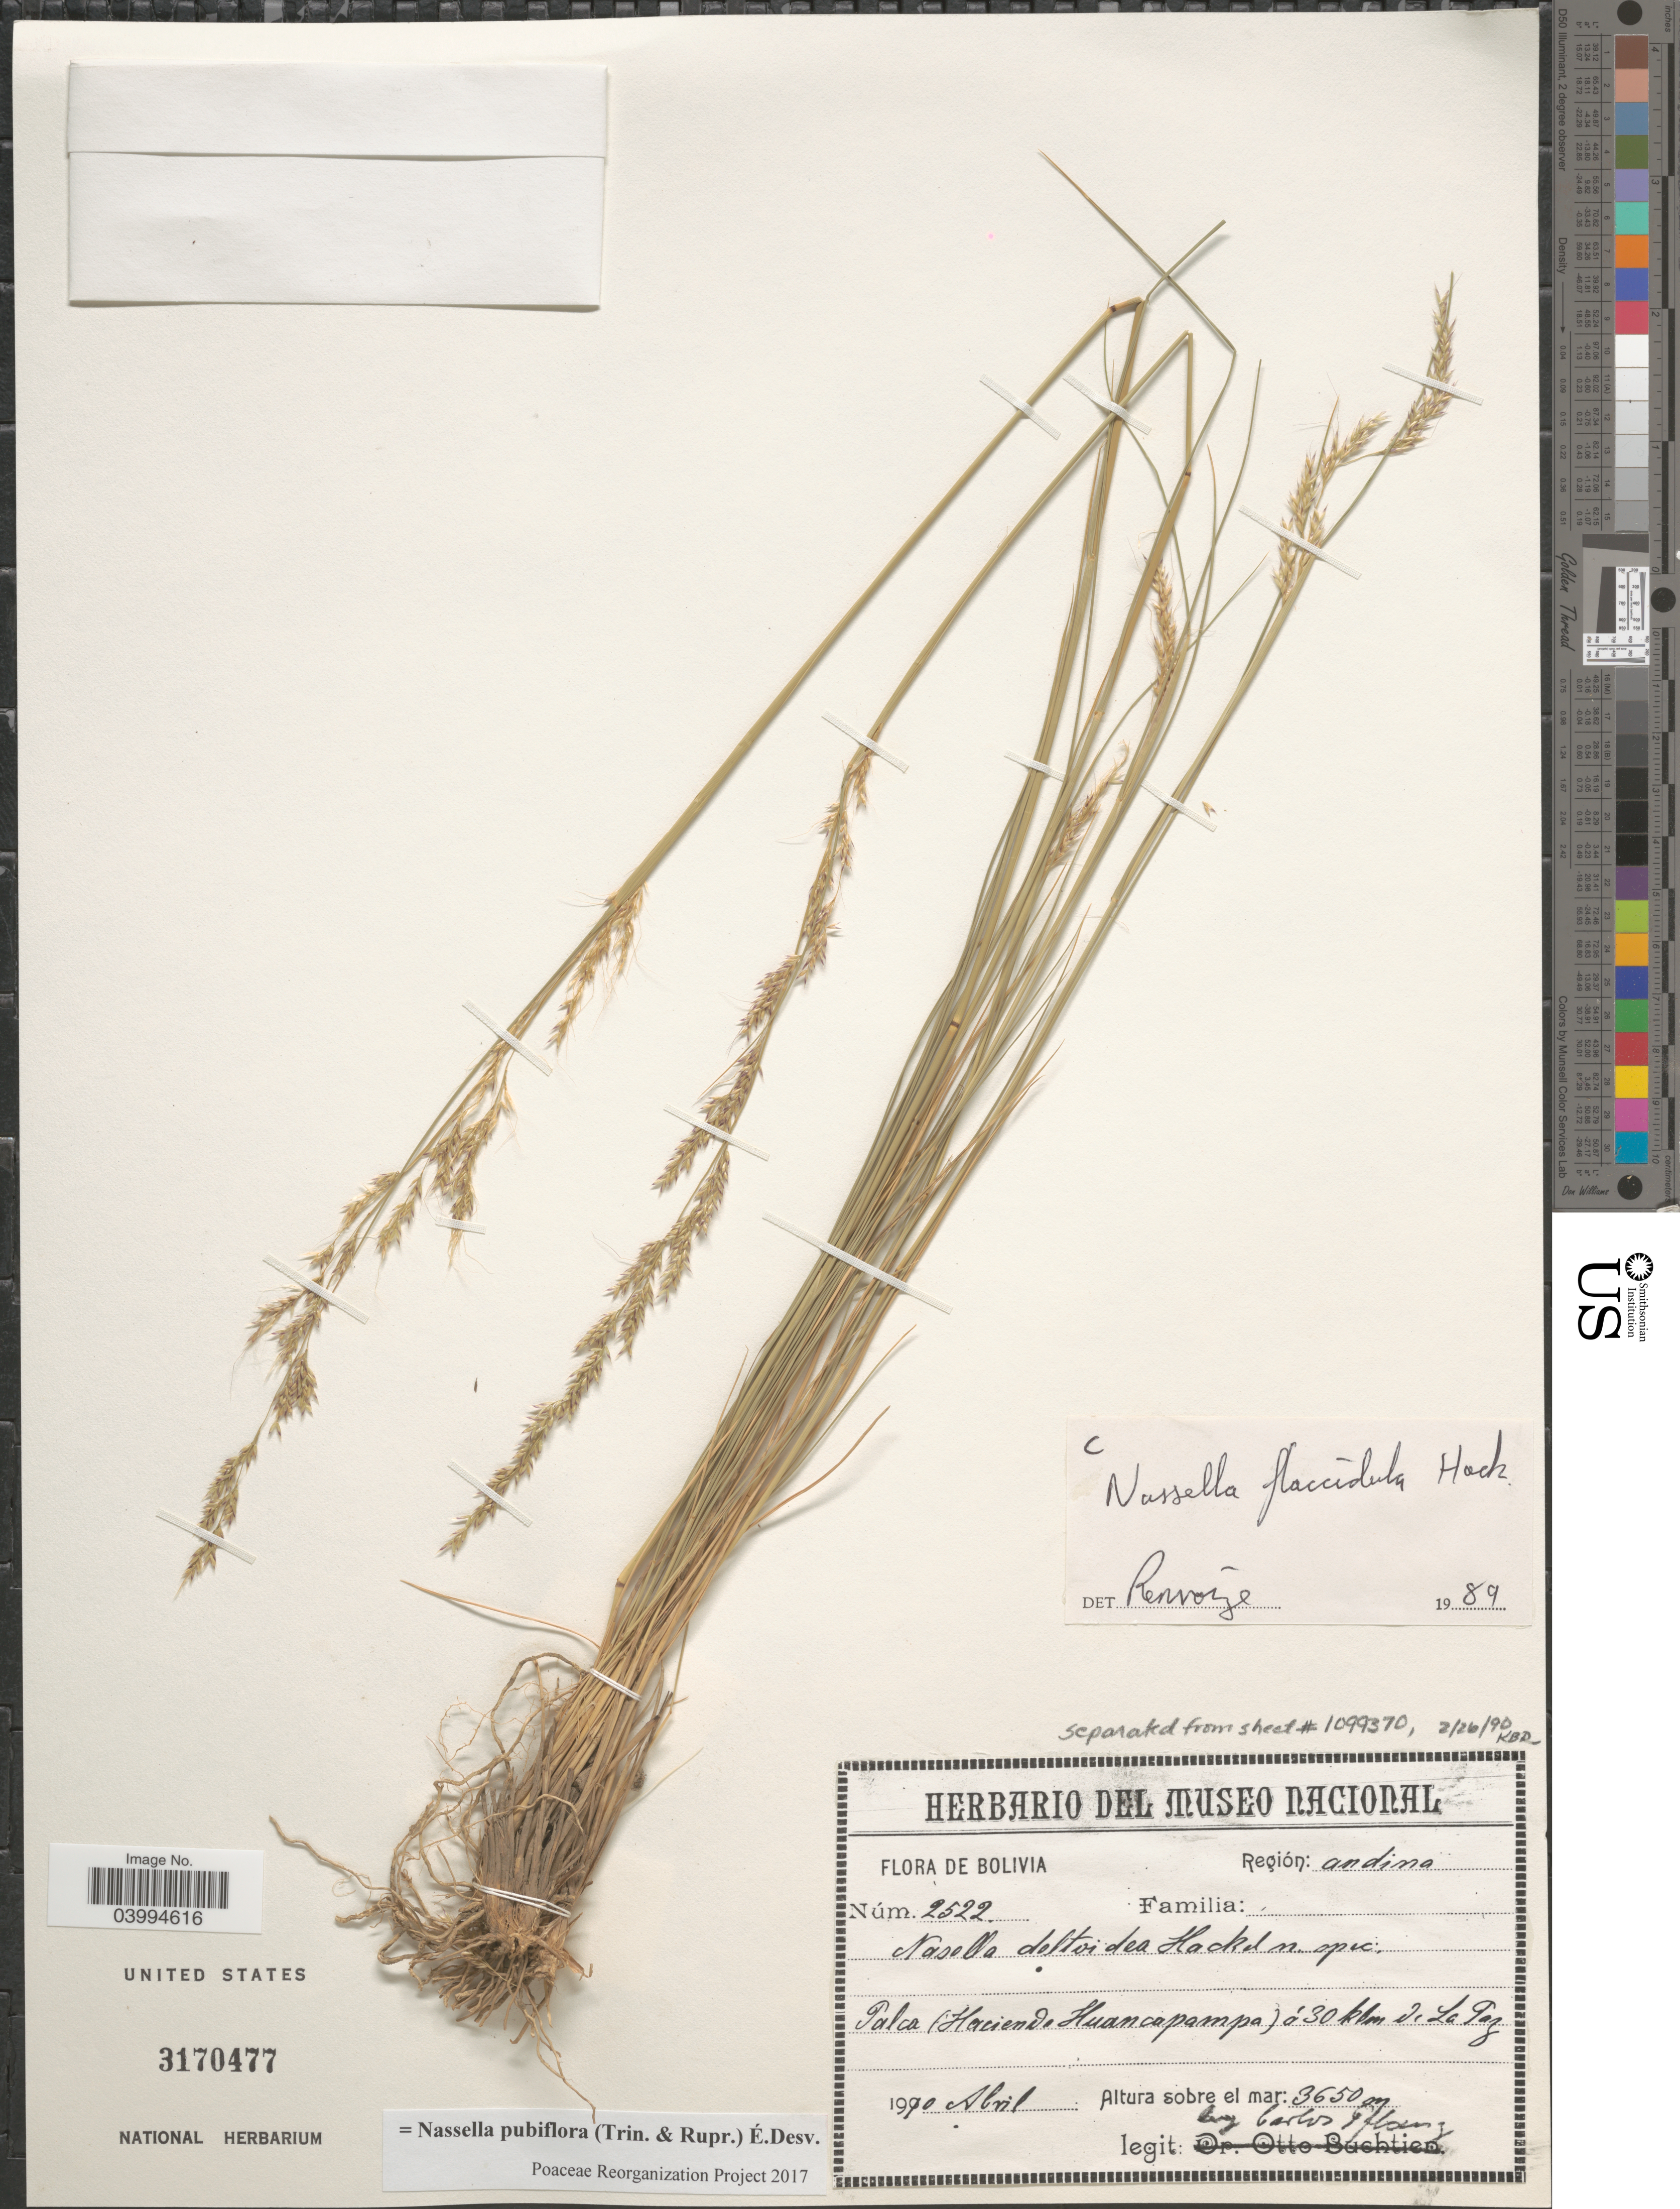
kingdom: Plantae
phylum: Tracheophyta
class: Liliopsida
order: Poales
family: Poaceae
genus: Nassella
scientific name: Nassella pubiflora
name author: (Trin. & Rupr.) É. Desv.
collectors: C. Pflanz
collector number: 2522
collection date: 1990-04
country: Bolivia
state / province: La Paz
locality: Región: andina. Palca (Hacienda Huancapampa) á 30 klm de La Paz.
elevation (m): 3650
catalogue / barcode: US 3170477